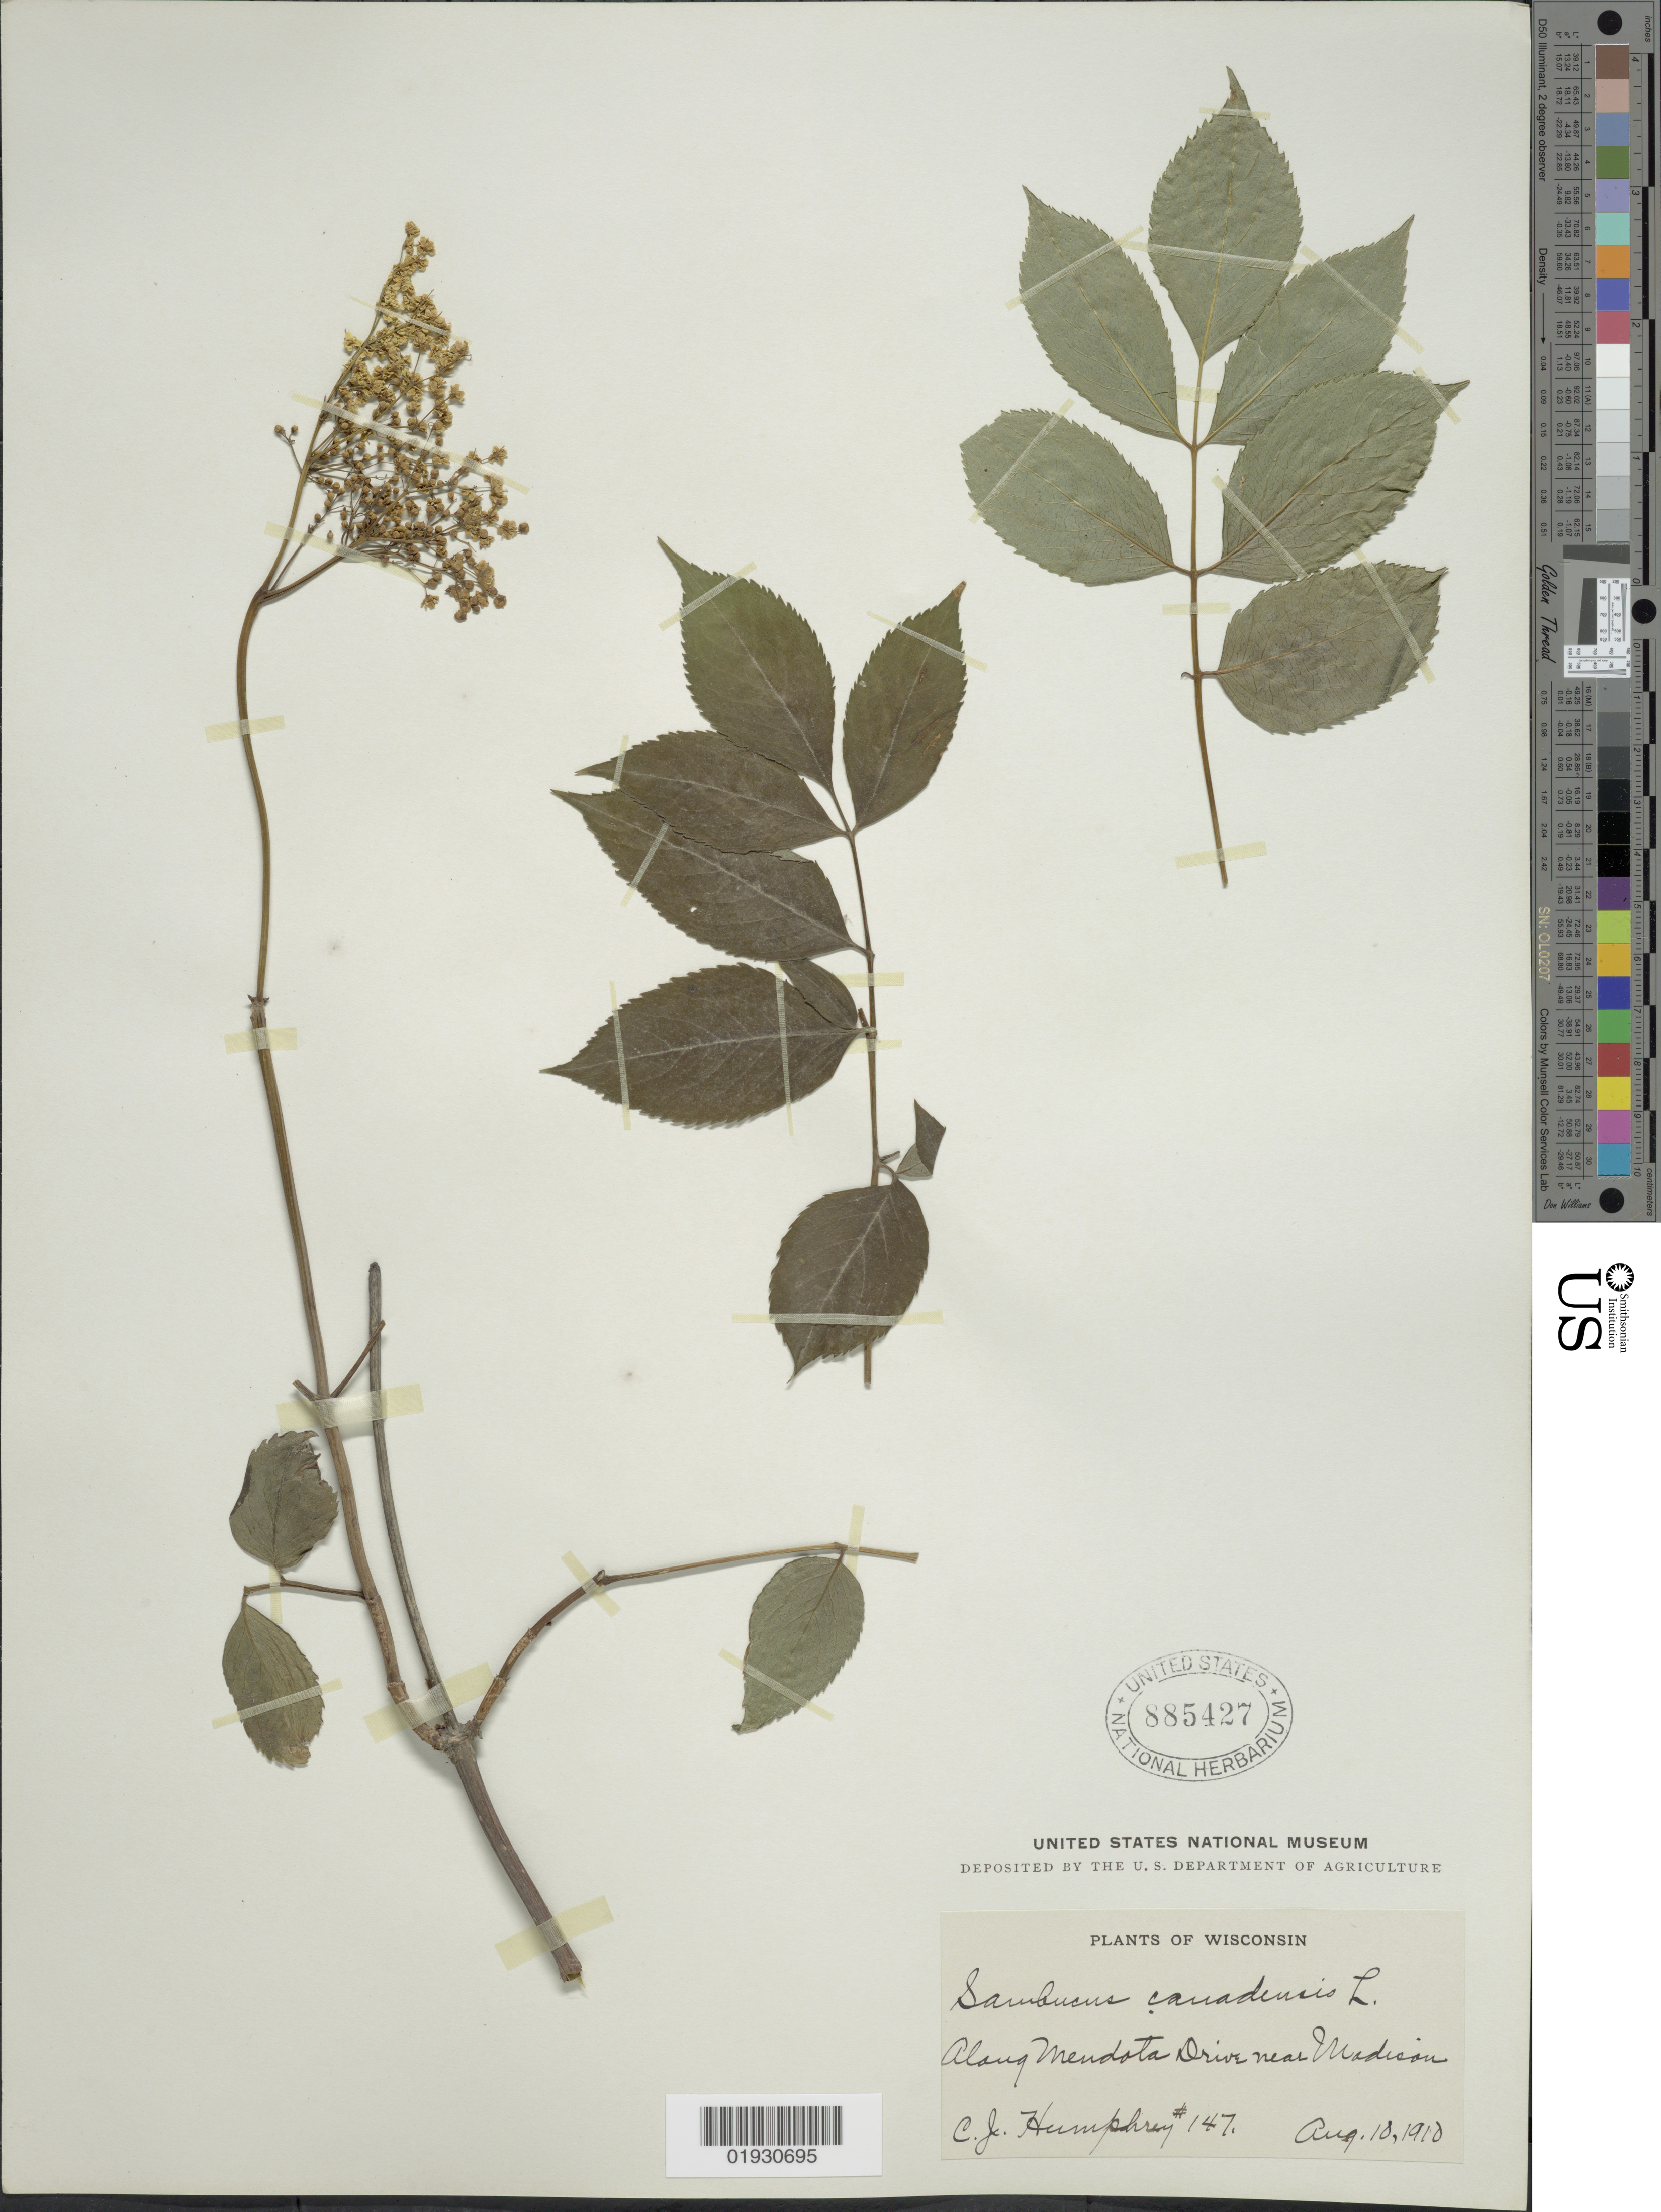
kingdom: Plantae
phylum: Tracheophyta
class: Magnoliopsida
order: Dipsacales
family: Viburnaceae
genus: Sambucus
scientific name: Sambucus canadensis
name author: L.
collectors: C. Humphrey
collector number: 147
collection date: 1910-08-18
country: United States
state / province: Wisconsin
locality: Along Mendota Drive near Madison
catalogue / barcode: US 885427